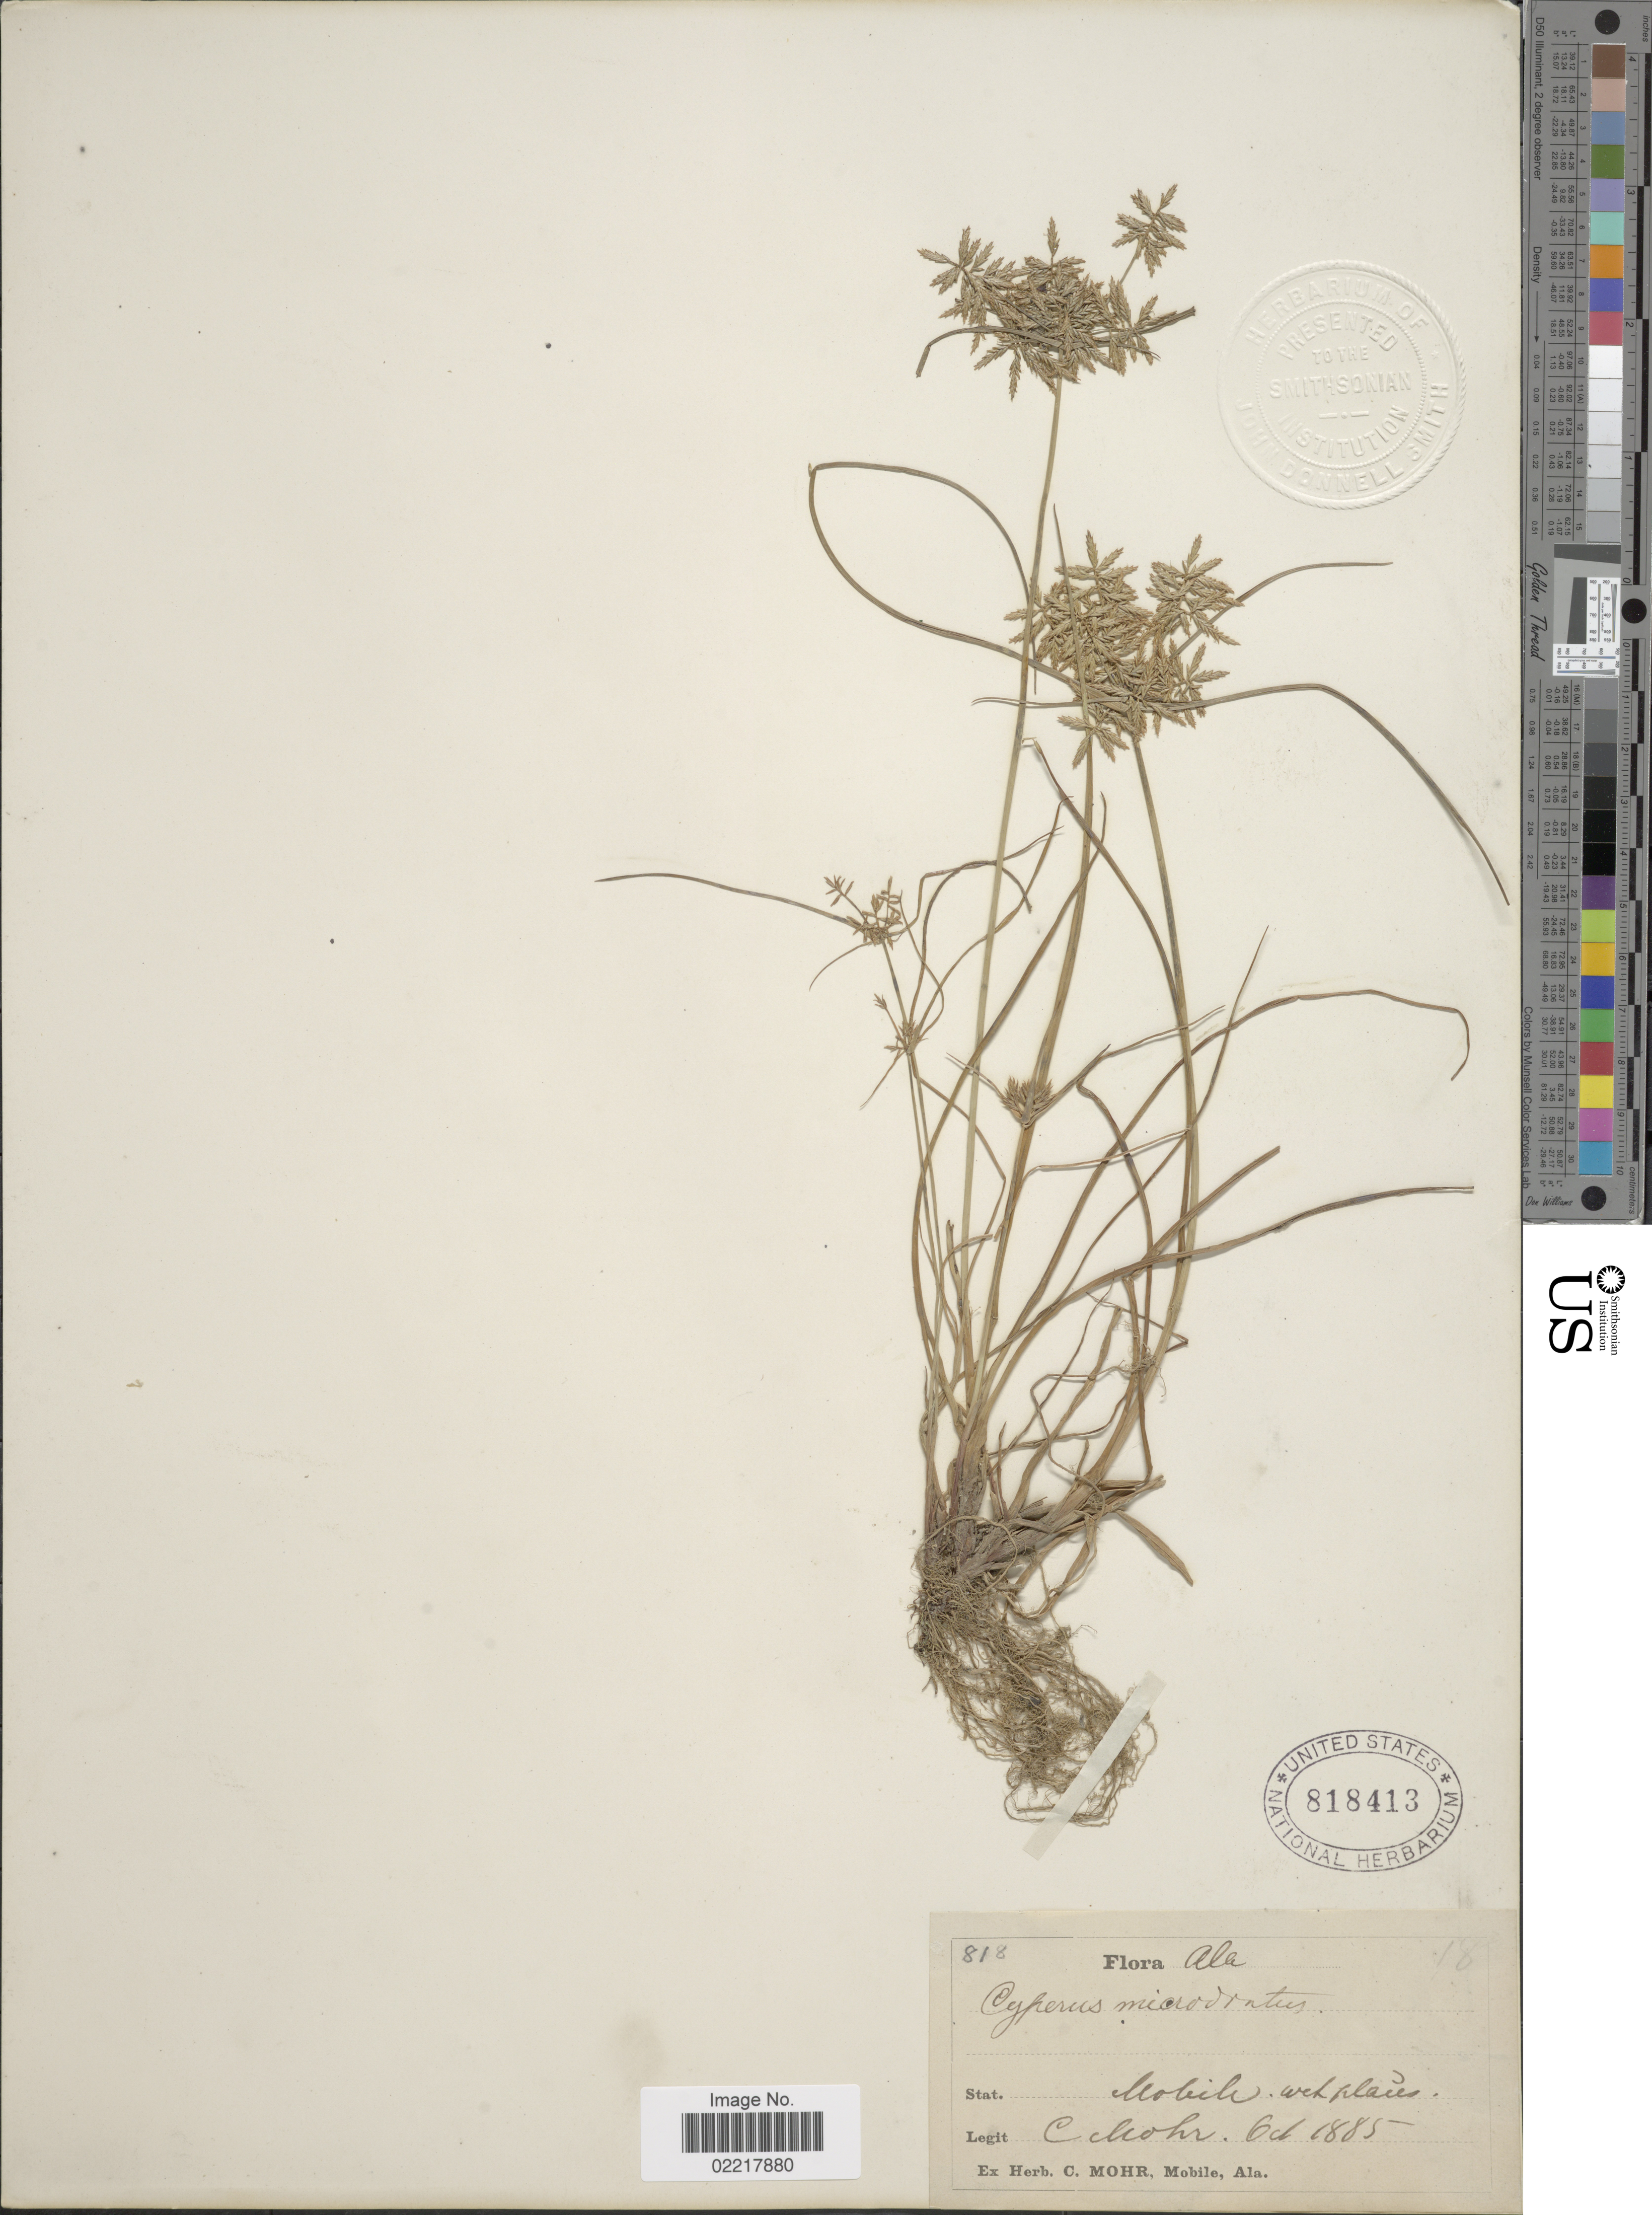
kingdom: Plantae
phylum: Tracheophyta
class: Liliopsida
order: Poales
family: Cyperaceae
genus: Cyperus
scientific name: Cyperus polystachyos var. texensis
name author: (Torr.) Fernald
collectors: C. T. Mohr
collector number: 818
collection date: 1885-10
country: United States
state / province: Alabama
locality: Mobile, wet places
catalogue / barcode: US 818413